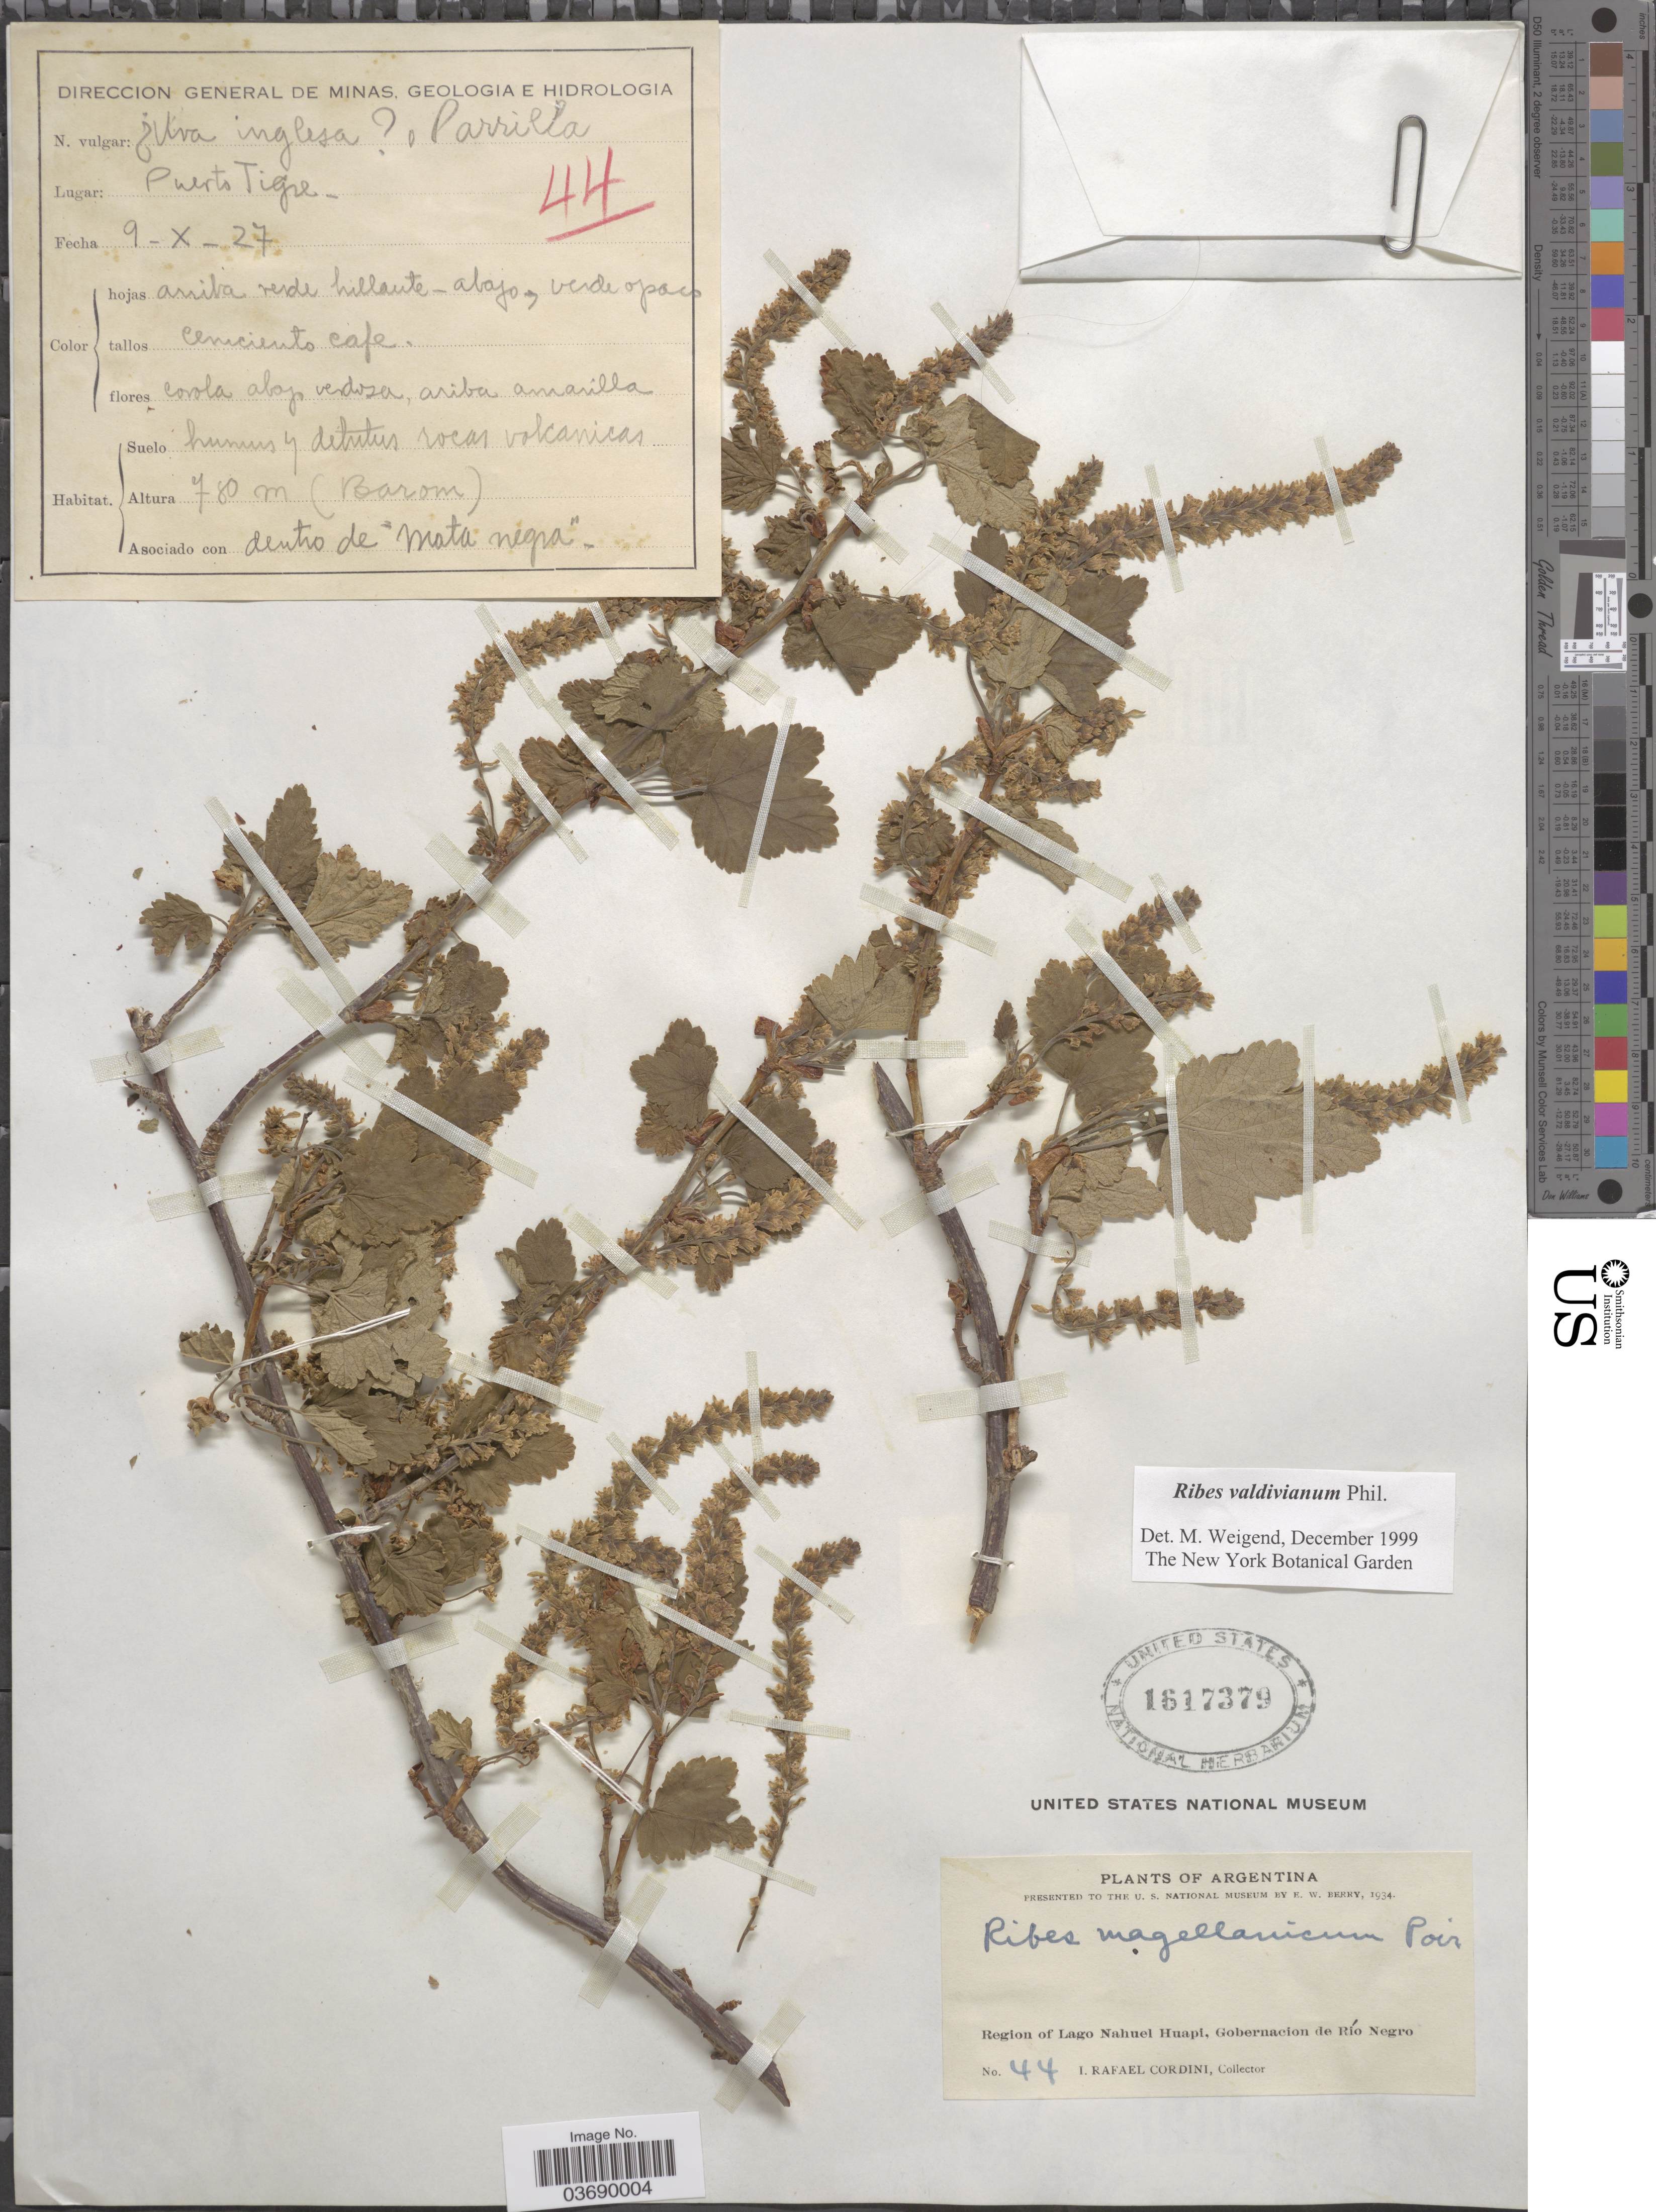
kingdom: Plantae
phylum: Tracheophyta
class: Magnoliopsida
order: Saxifragales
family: Grossulariaceae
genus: Ribes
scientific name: Ribes valdivianum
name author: Phil.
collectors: I. Cordini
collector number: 44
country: Argentina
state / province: Rio Negro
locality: Region of Lago Nahuel Huapi, Gobernacion de Río Negro.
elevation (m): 780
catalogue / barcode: US 1617379